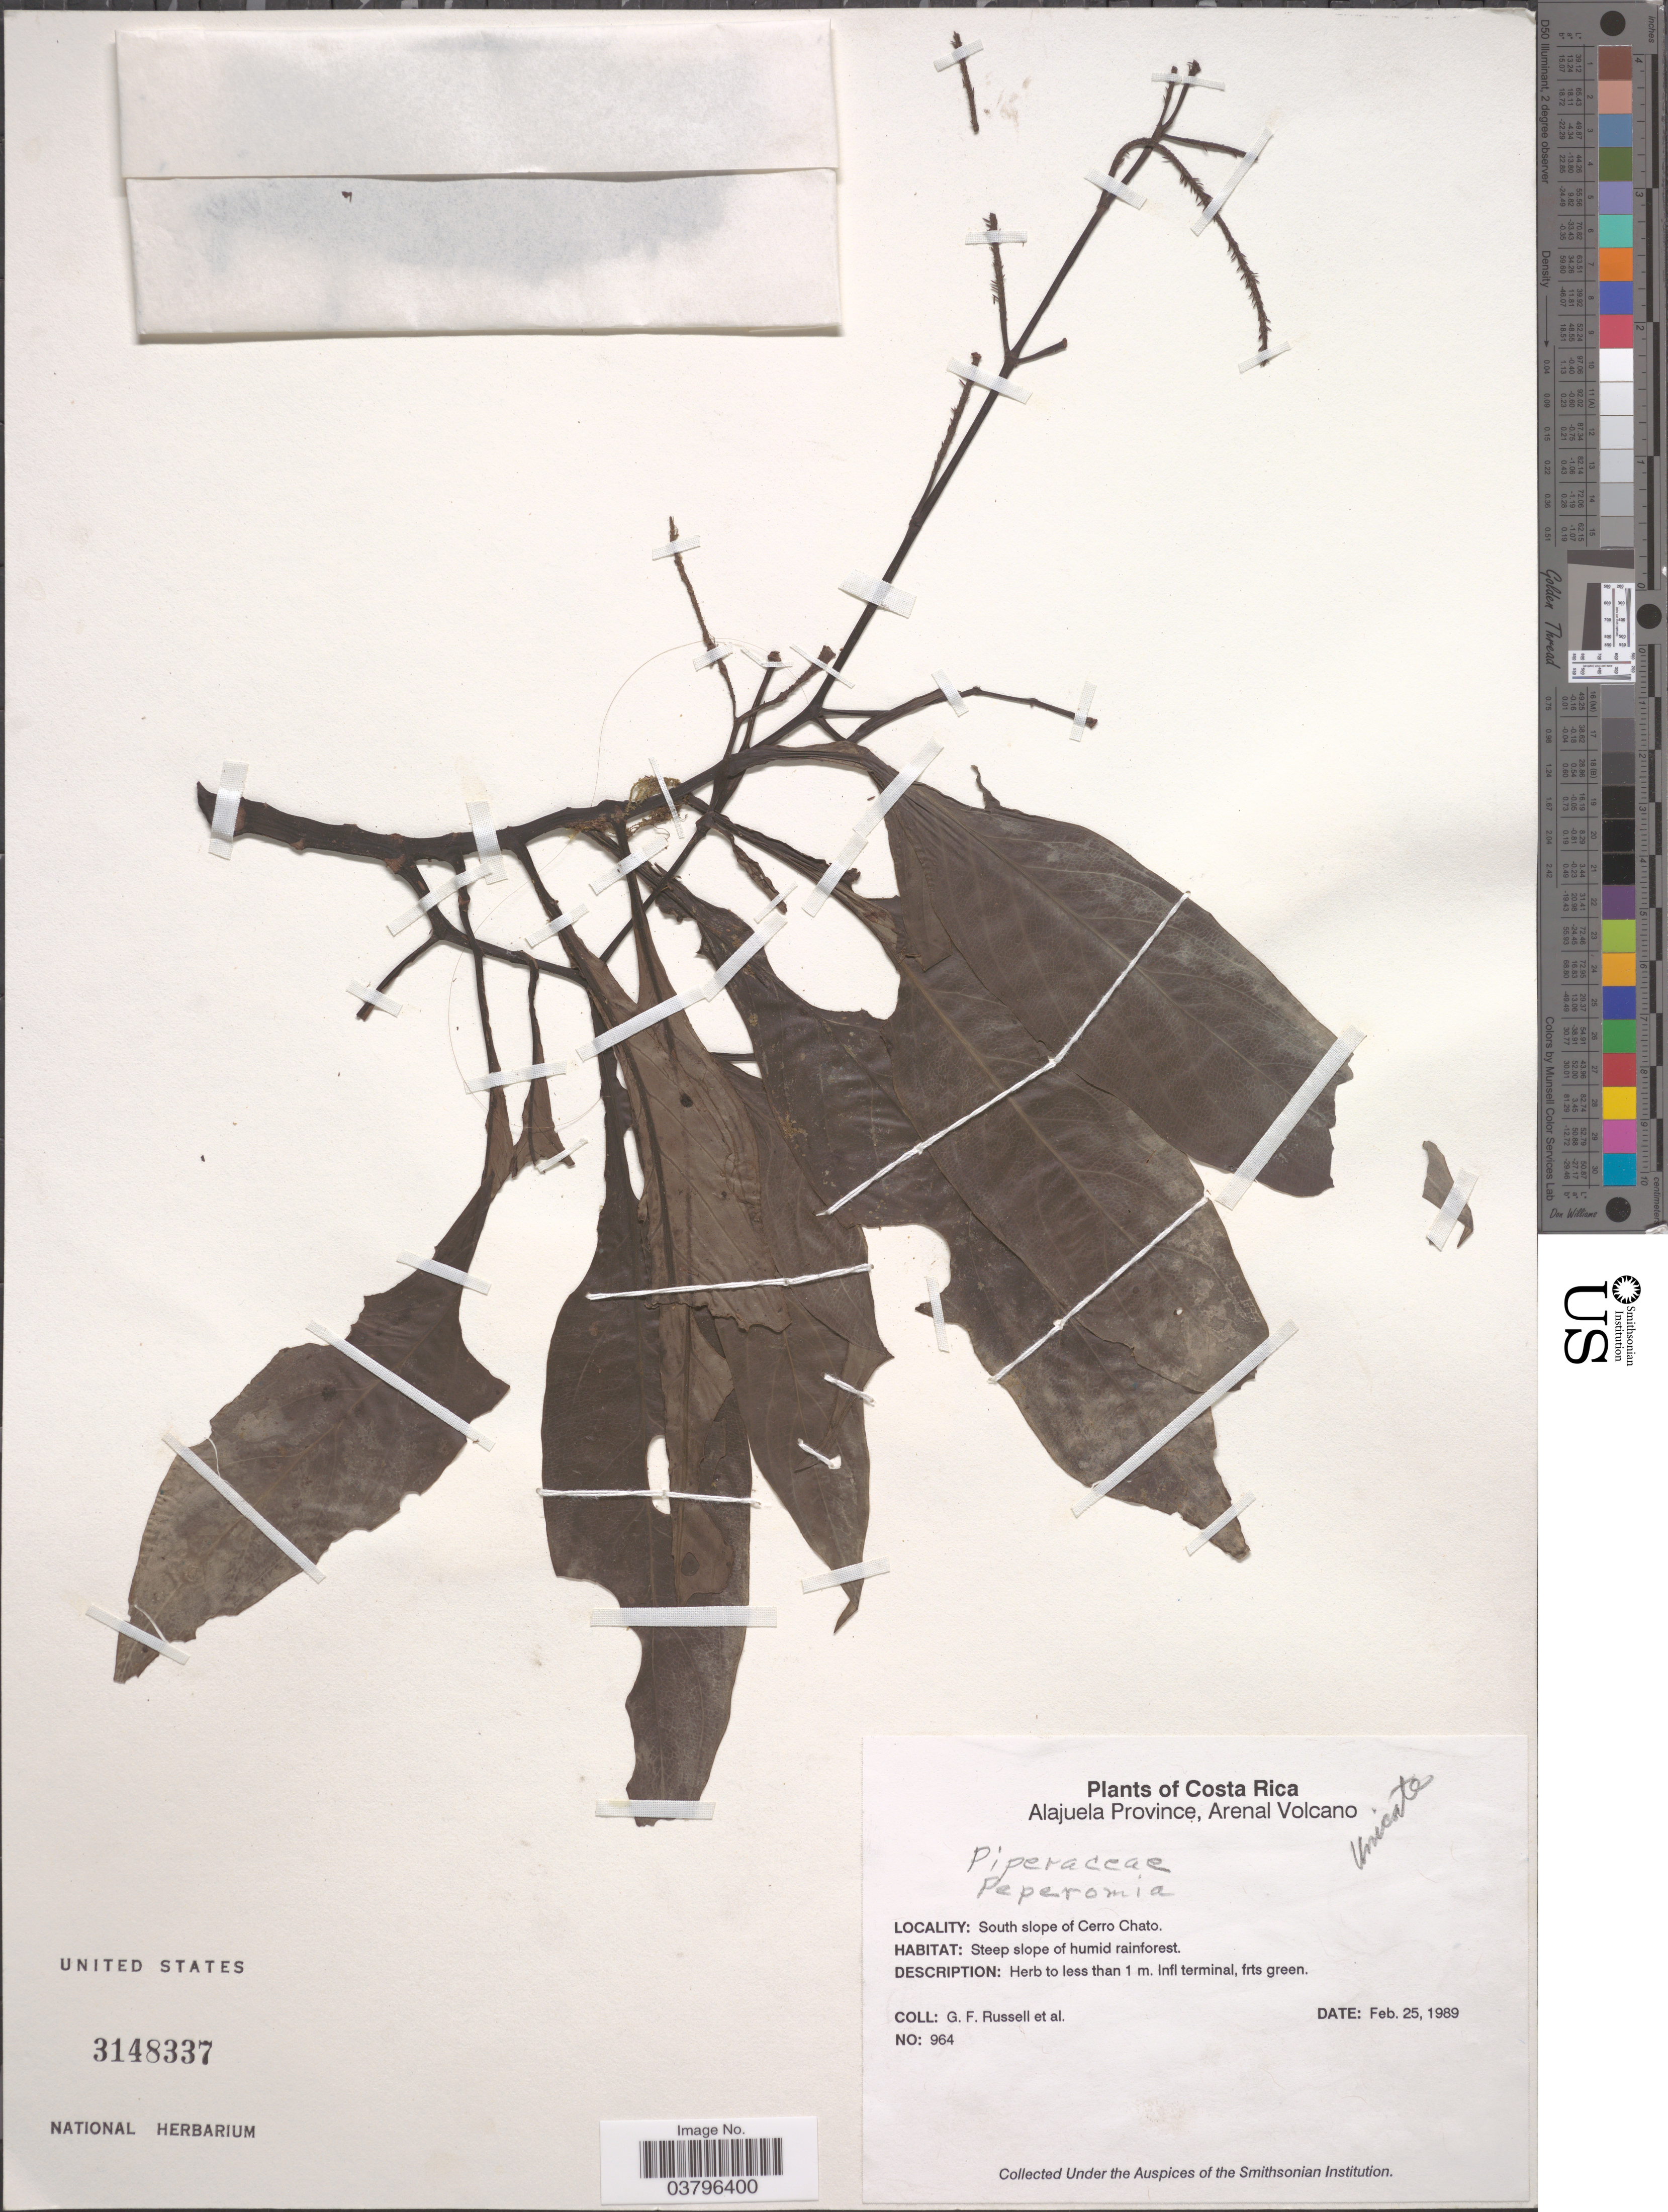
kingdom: Plantae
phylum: Tracheophyta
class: Magnoliopsida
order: Piperales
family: Piperaceae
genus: Peperomia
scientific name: Peperomia lancifolia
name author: Hook.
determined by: Jiménez, José Estaban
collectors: G. Russell & et al.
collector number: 964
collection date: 1989-02-25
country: Costa Rica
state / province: Alajuela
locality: Arenal Volcano. South slope of Cerro Chato.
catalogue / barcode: US 3148337